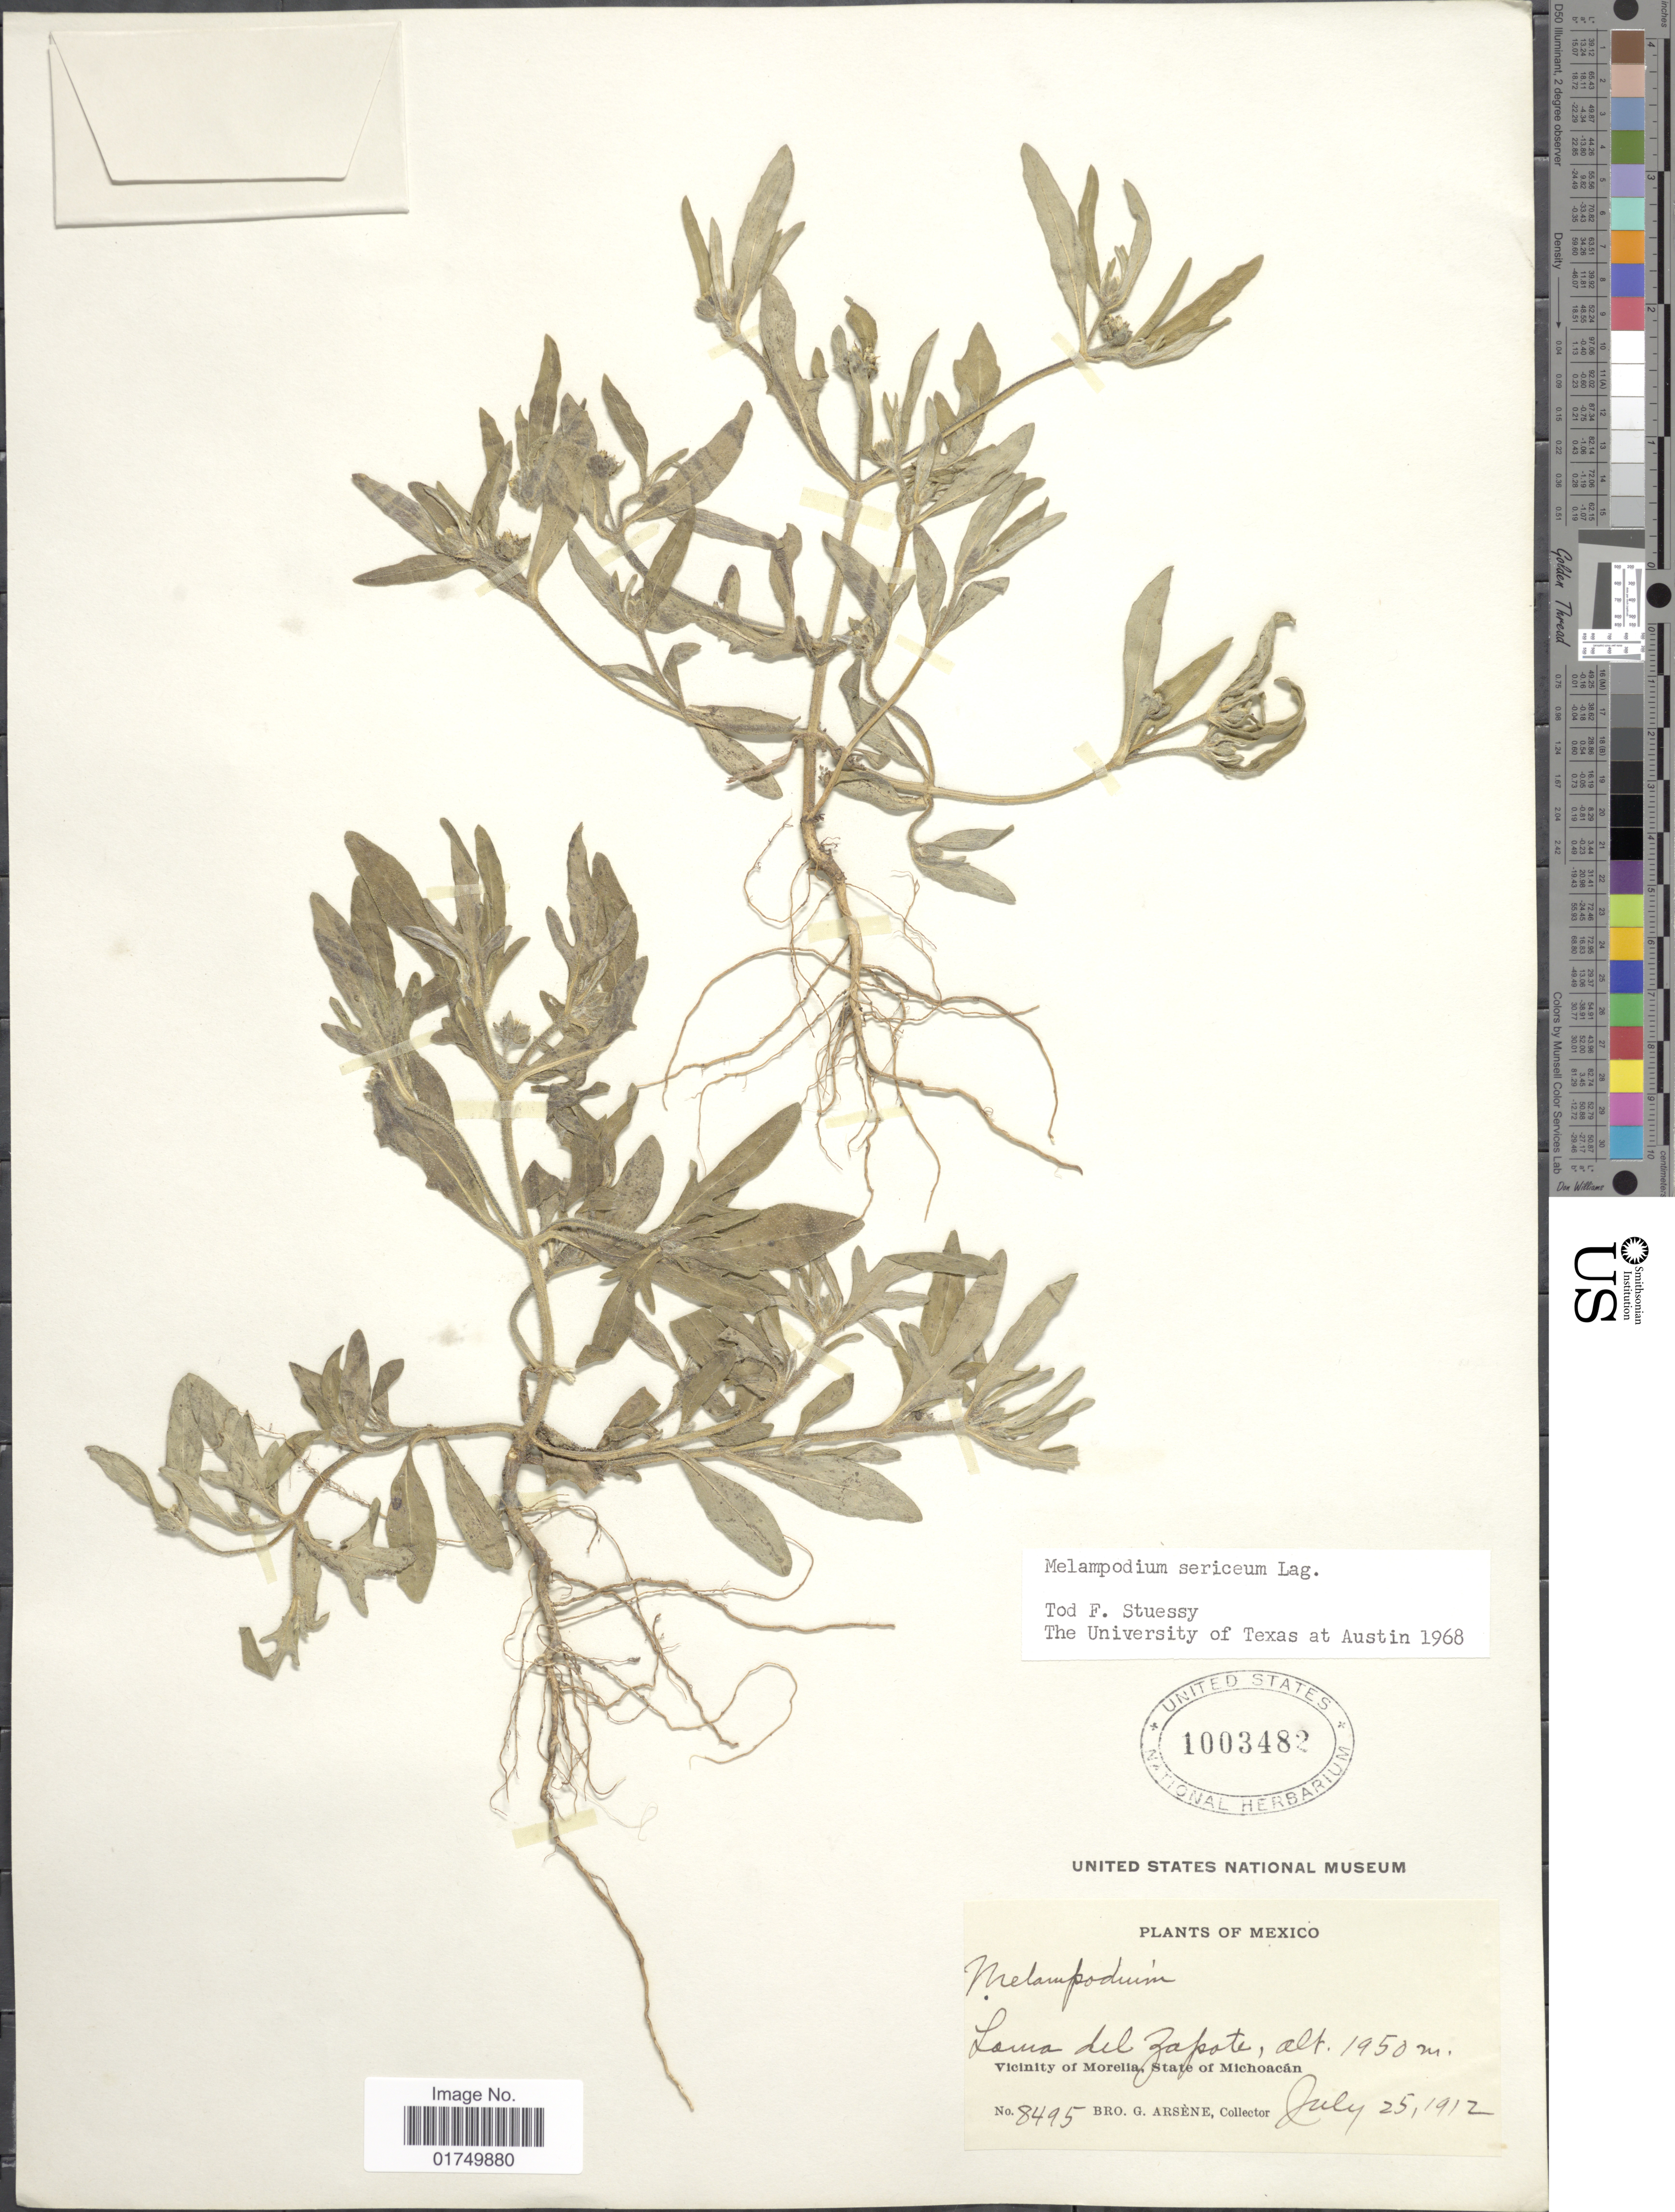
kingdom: Plantae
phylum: Tracheophyta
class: Magnoliopsida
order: Asterales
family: Asteraceae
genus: Melampodium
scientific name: Melampodium sericeum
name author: Kunth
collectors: Bro. G. Arsène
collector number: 8495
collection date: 1912-07-25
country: Mexico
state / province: Michoacán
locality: Loma del Zapote. Vicinity of Morelia, State of Michoacán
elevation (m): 1950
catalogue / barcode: US 1003482